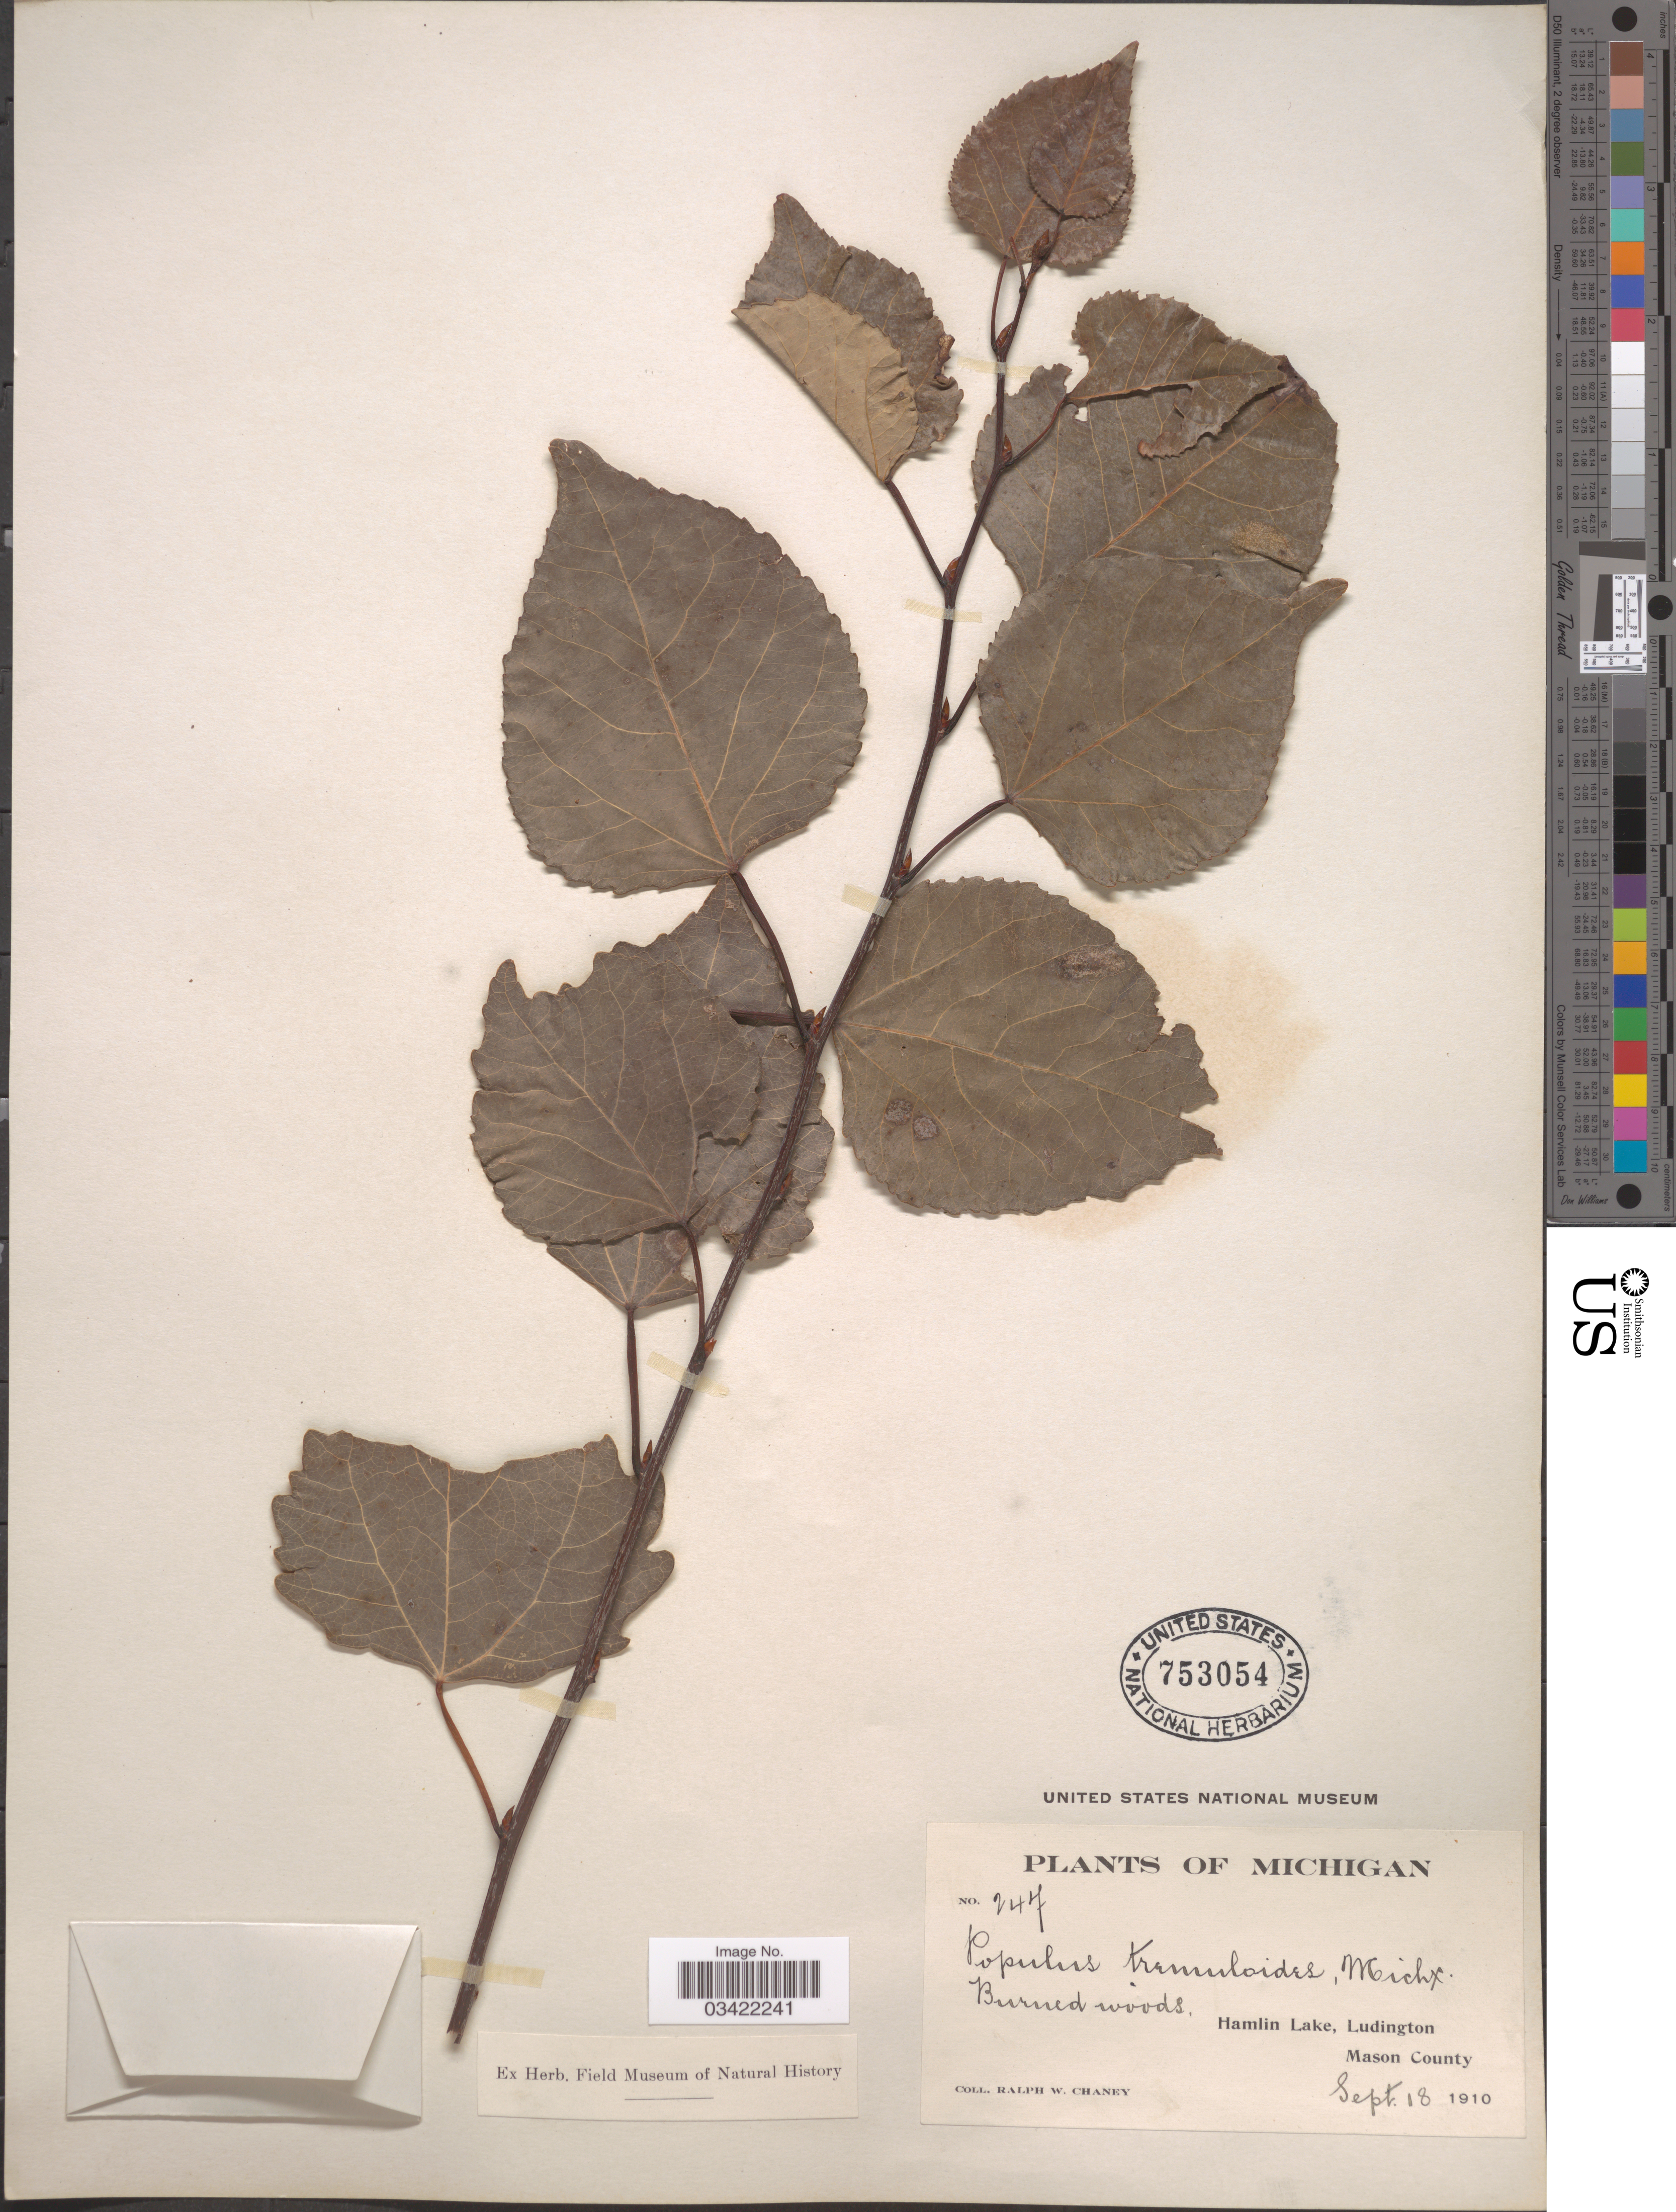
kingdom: Plantae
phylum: Tracheophyta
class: Magnoliopsida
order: Malpighiales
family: Salicaceae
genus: Populus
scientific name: Populus grandidentata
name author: Michx.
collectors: R. Chaney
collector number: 247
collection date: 1910-09-18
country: United States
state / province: Michigan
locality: Hamlin Lake, Ludington. Mason County.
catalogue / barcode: US 753054